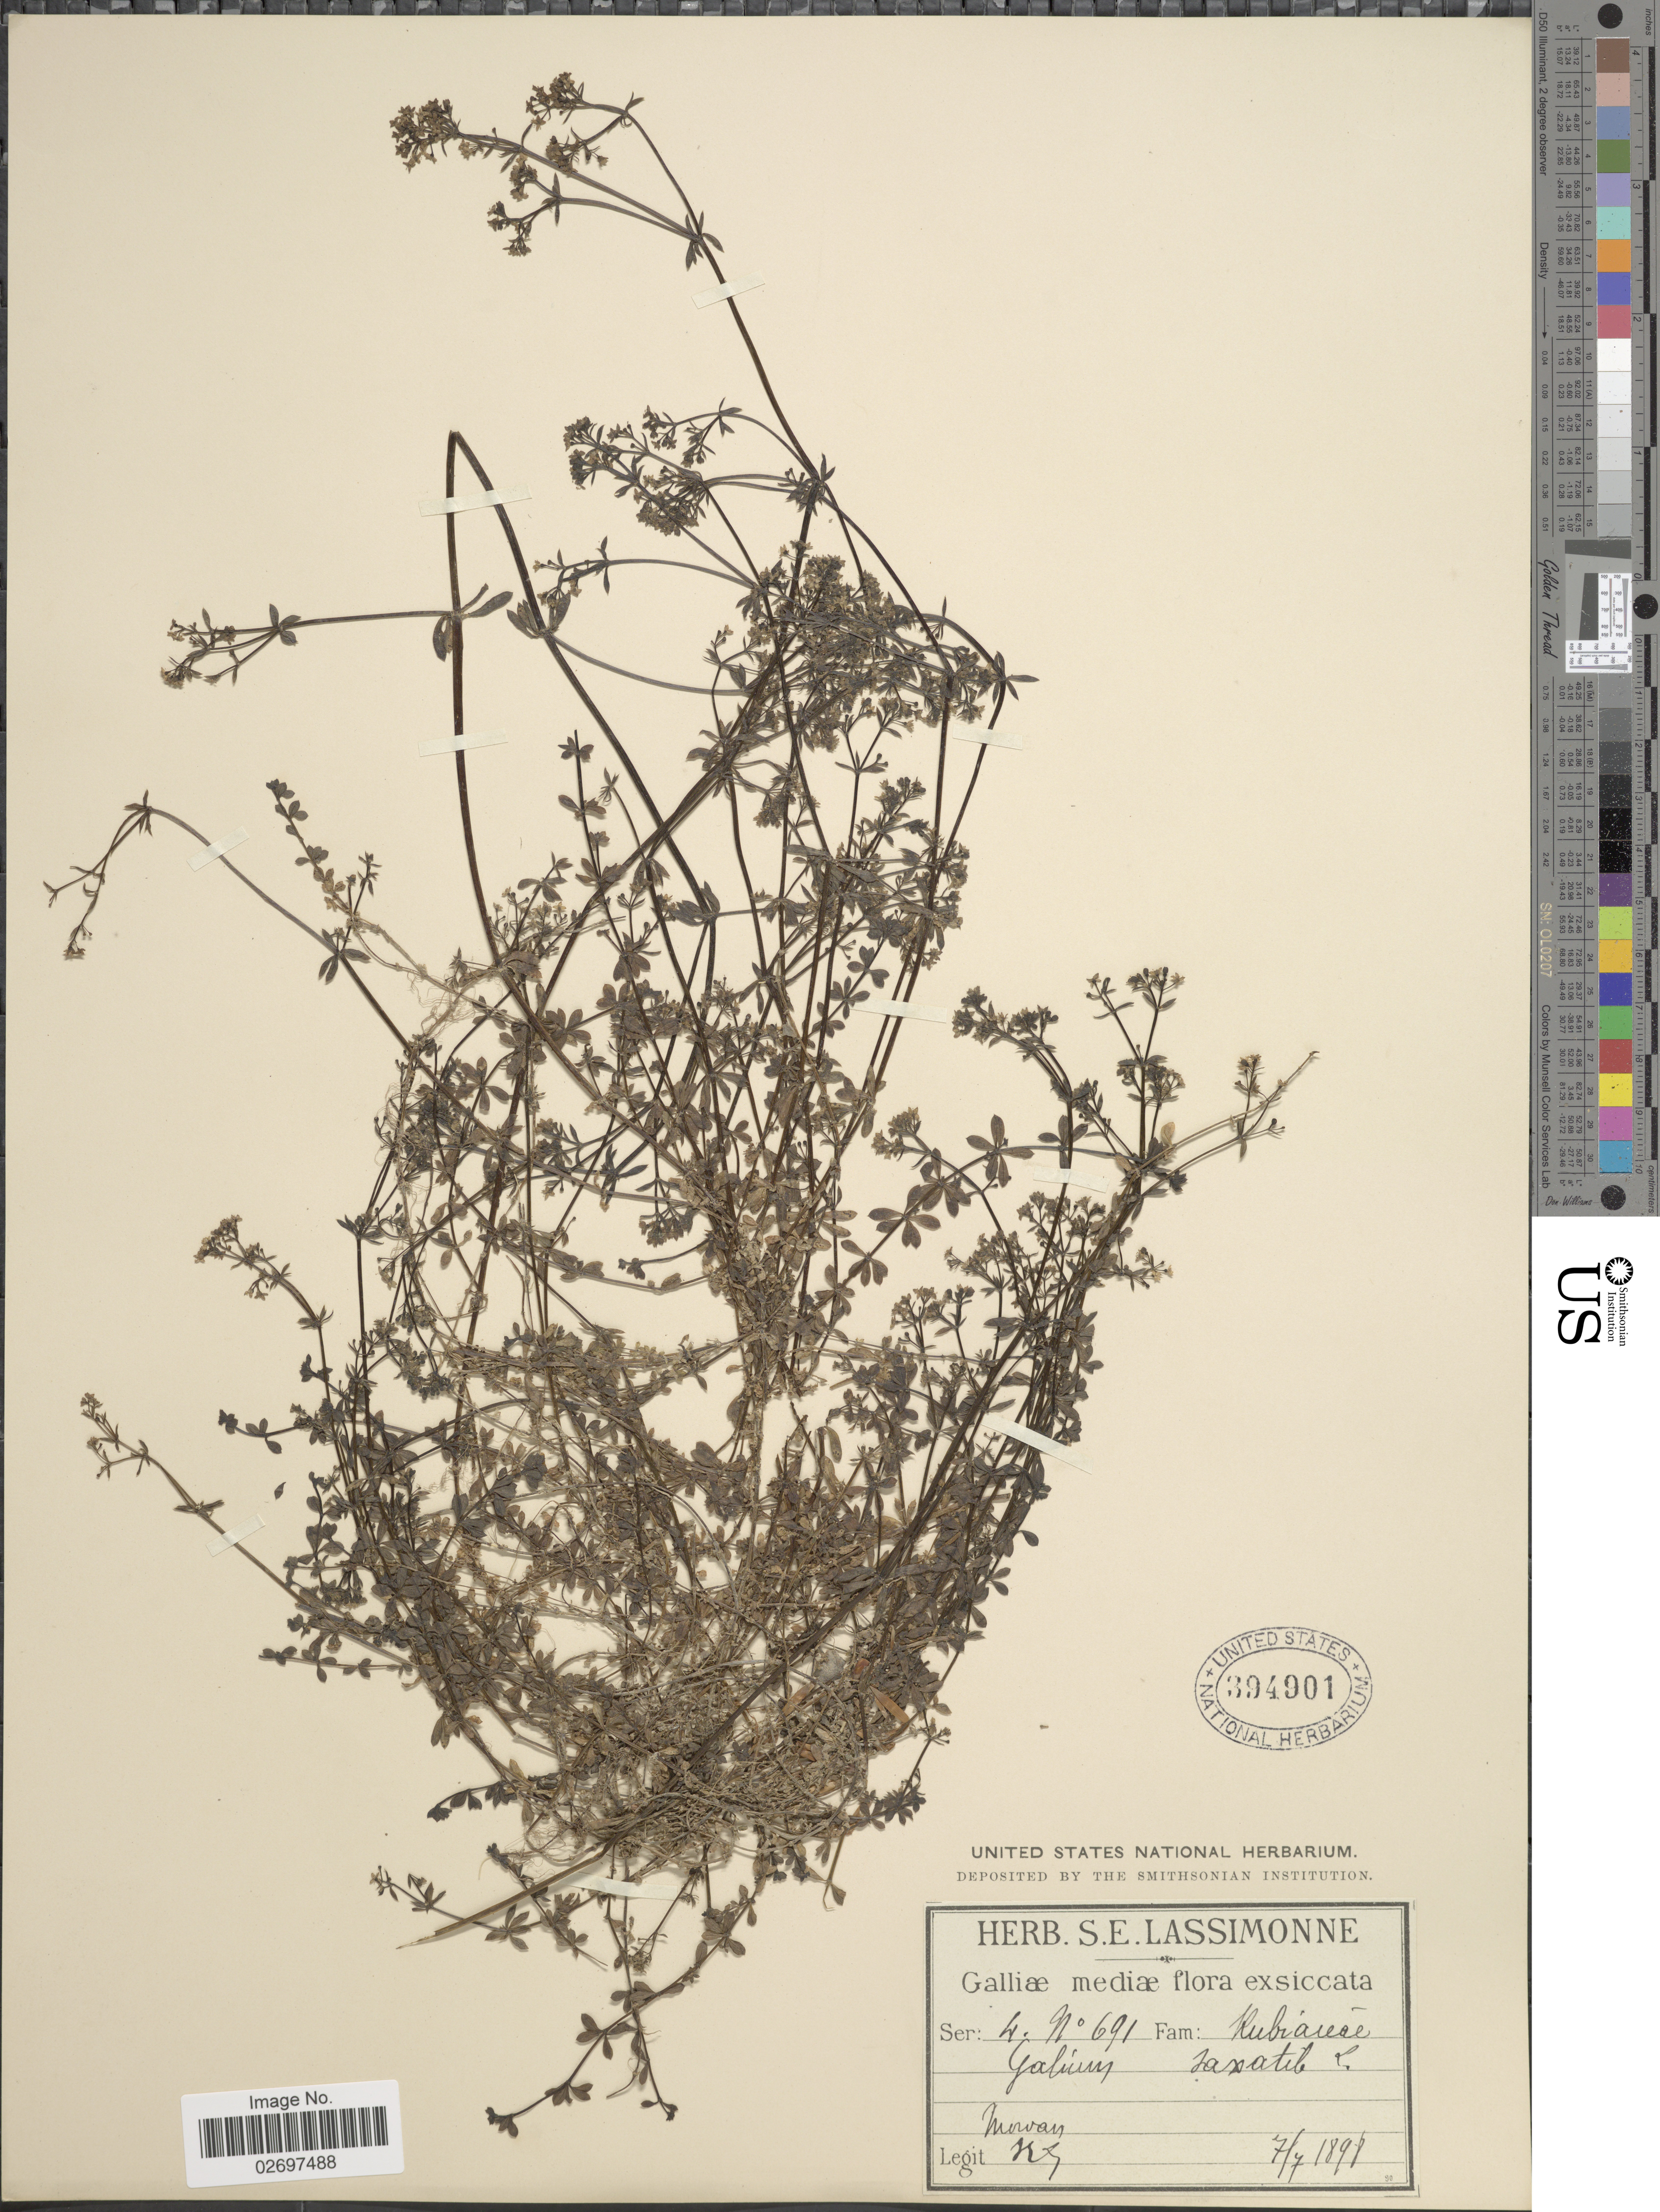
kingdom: Plantae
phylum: Tracheophyta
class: Magnoliopsida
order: Gentianales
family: Rubiaceae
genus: Galium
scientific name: Galium saxatile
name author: L.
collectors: S. Lassimonne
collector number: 4/691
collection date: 1898-07-07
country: France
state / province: Bourgogne-Franche-Comté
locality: Galliae mediae. Morvan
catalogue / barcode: US 394901